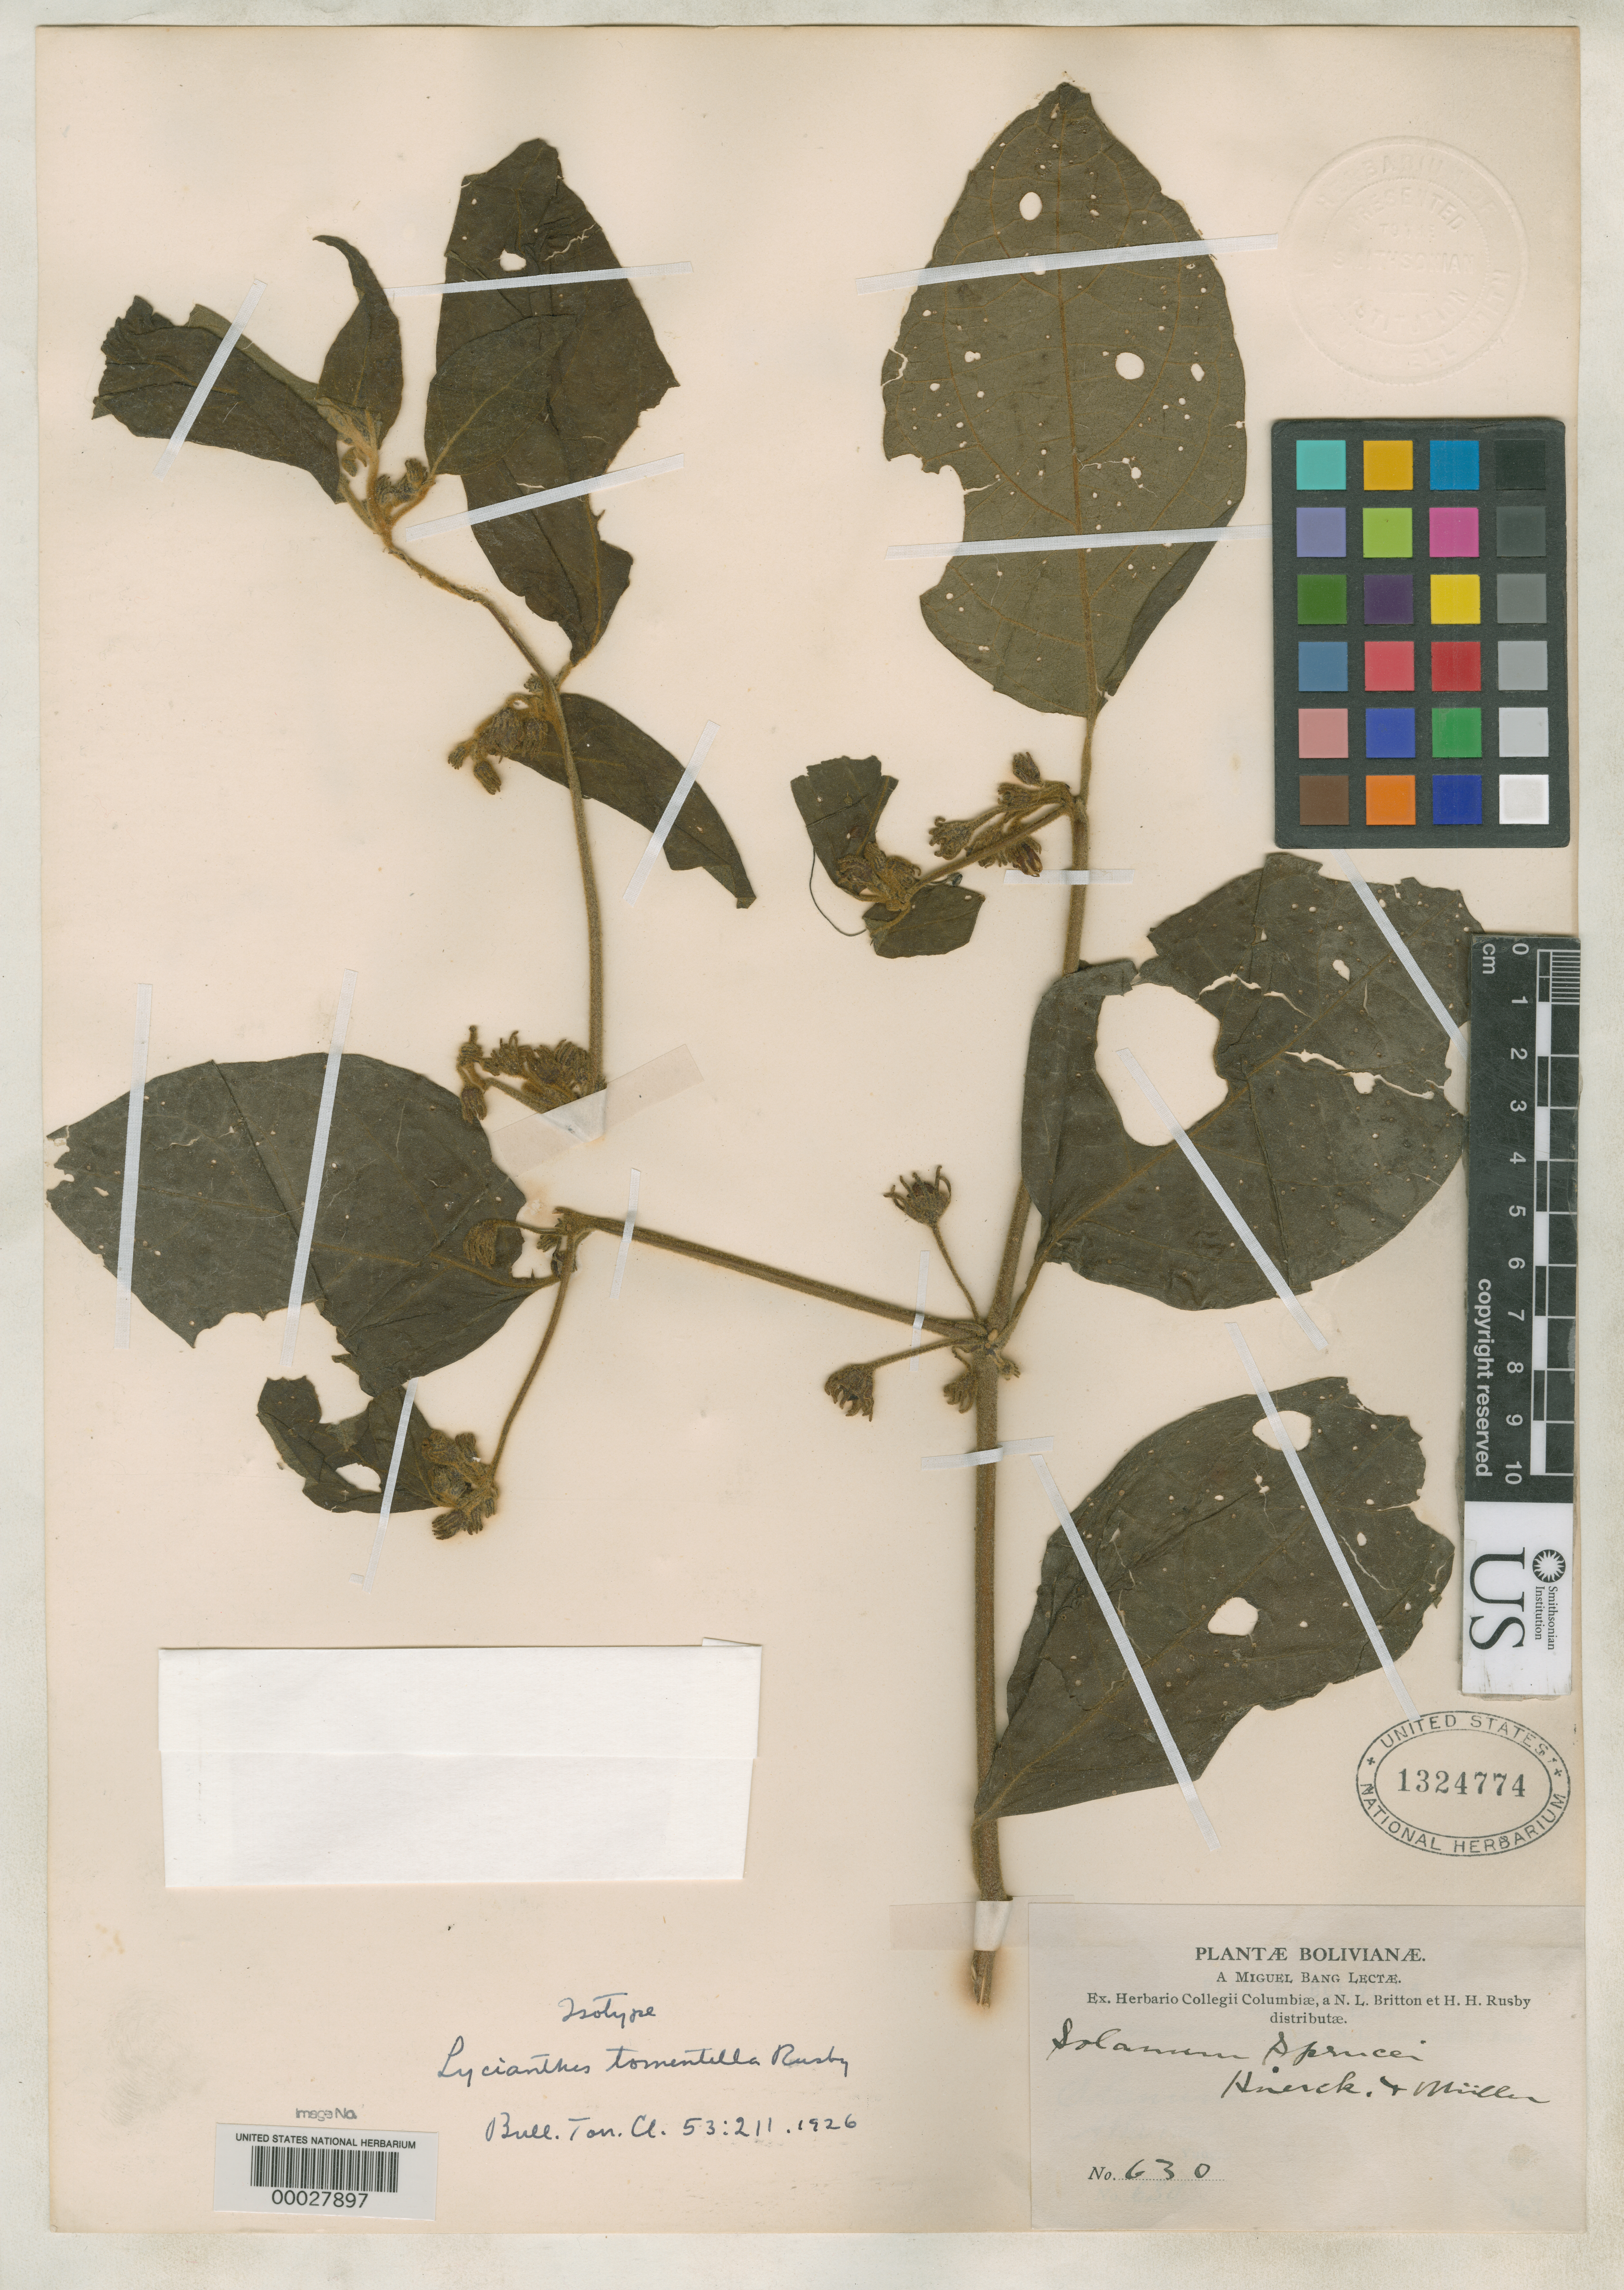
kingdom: Plantae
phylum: Tracheophyta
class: Magnoliopsida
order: Solanales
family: Solanaceae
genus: Lycianthes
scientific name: Lycianthes tomentella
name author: Rusby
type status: Isotype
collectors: M. Bang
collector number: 630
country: Bolivia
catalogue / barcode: US 1324774